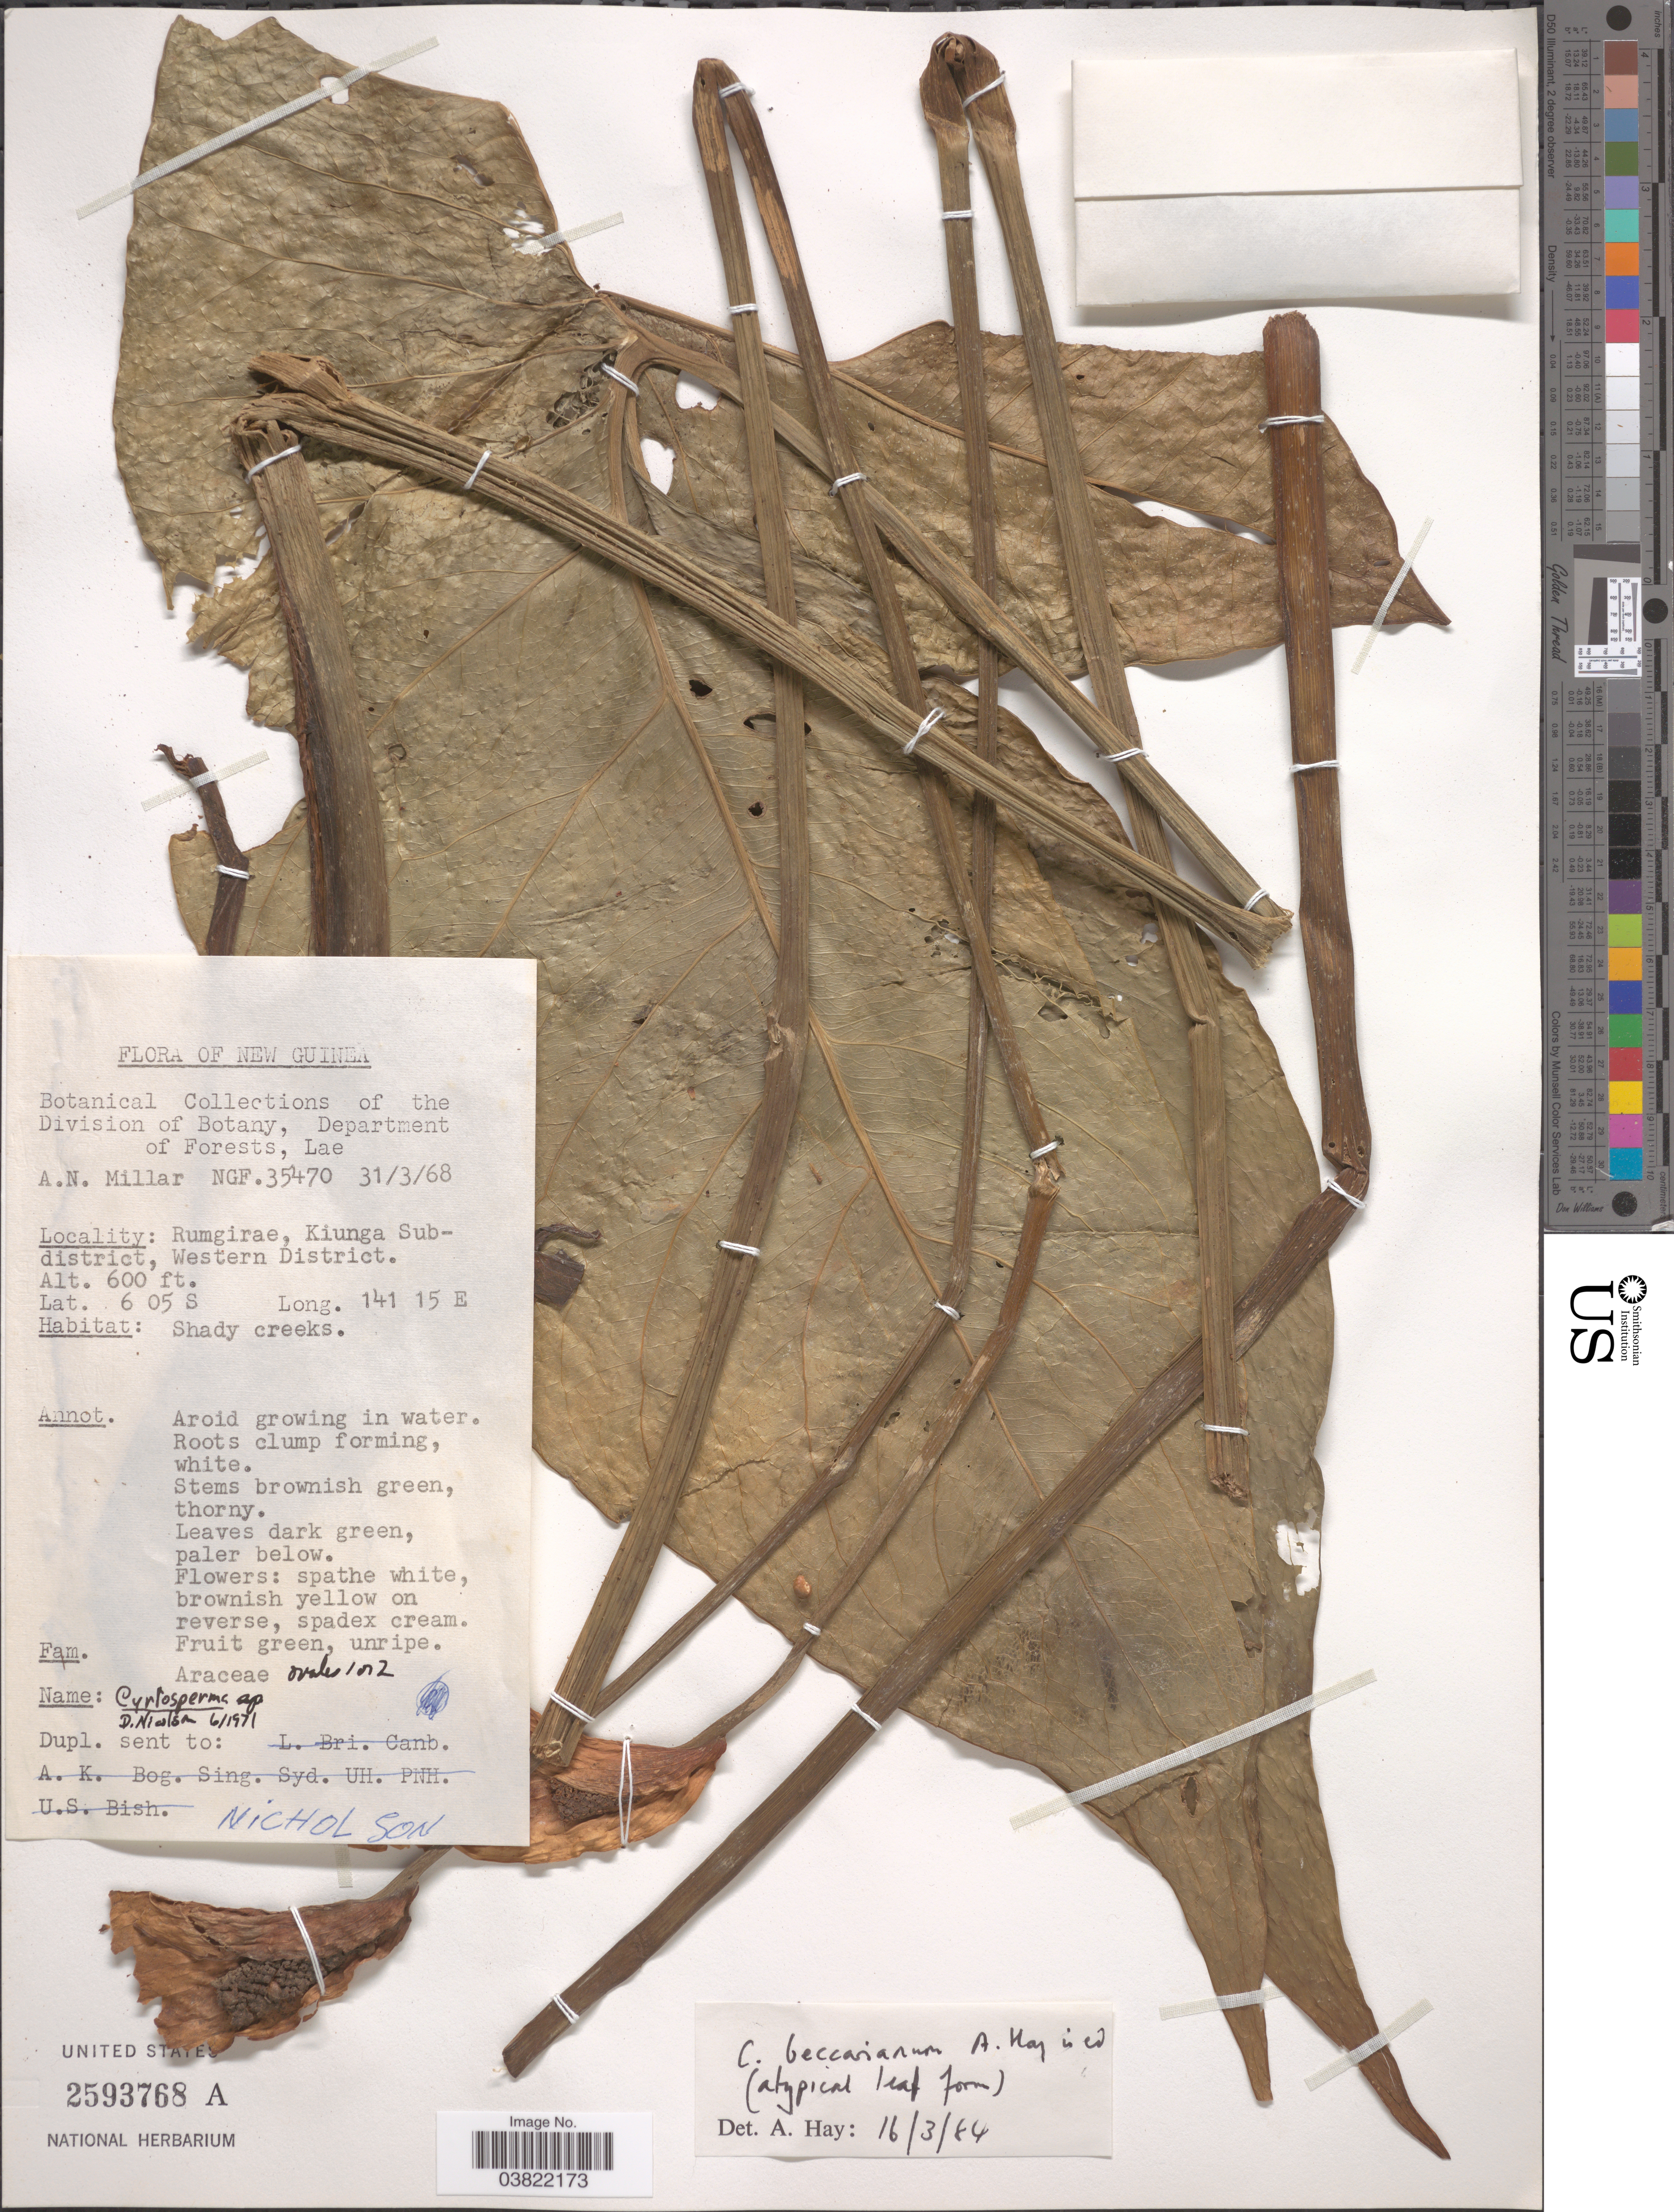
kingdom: Plantae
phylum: Tracheophyta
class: Liliopsida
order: Alismatales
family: Araceae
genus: Cyrtosperma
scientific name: Cyrtosperma beccarianum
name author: A. Hay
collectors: A. Millar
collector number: NGF 35470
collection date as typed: Transcribed d/m/y: 31/3/68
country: Papua New Guinea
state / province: Manus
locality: New Guinea. Rumgirae, Kiunga Sub-district, Western District.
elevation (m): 183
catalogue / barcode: US 2593768A